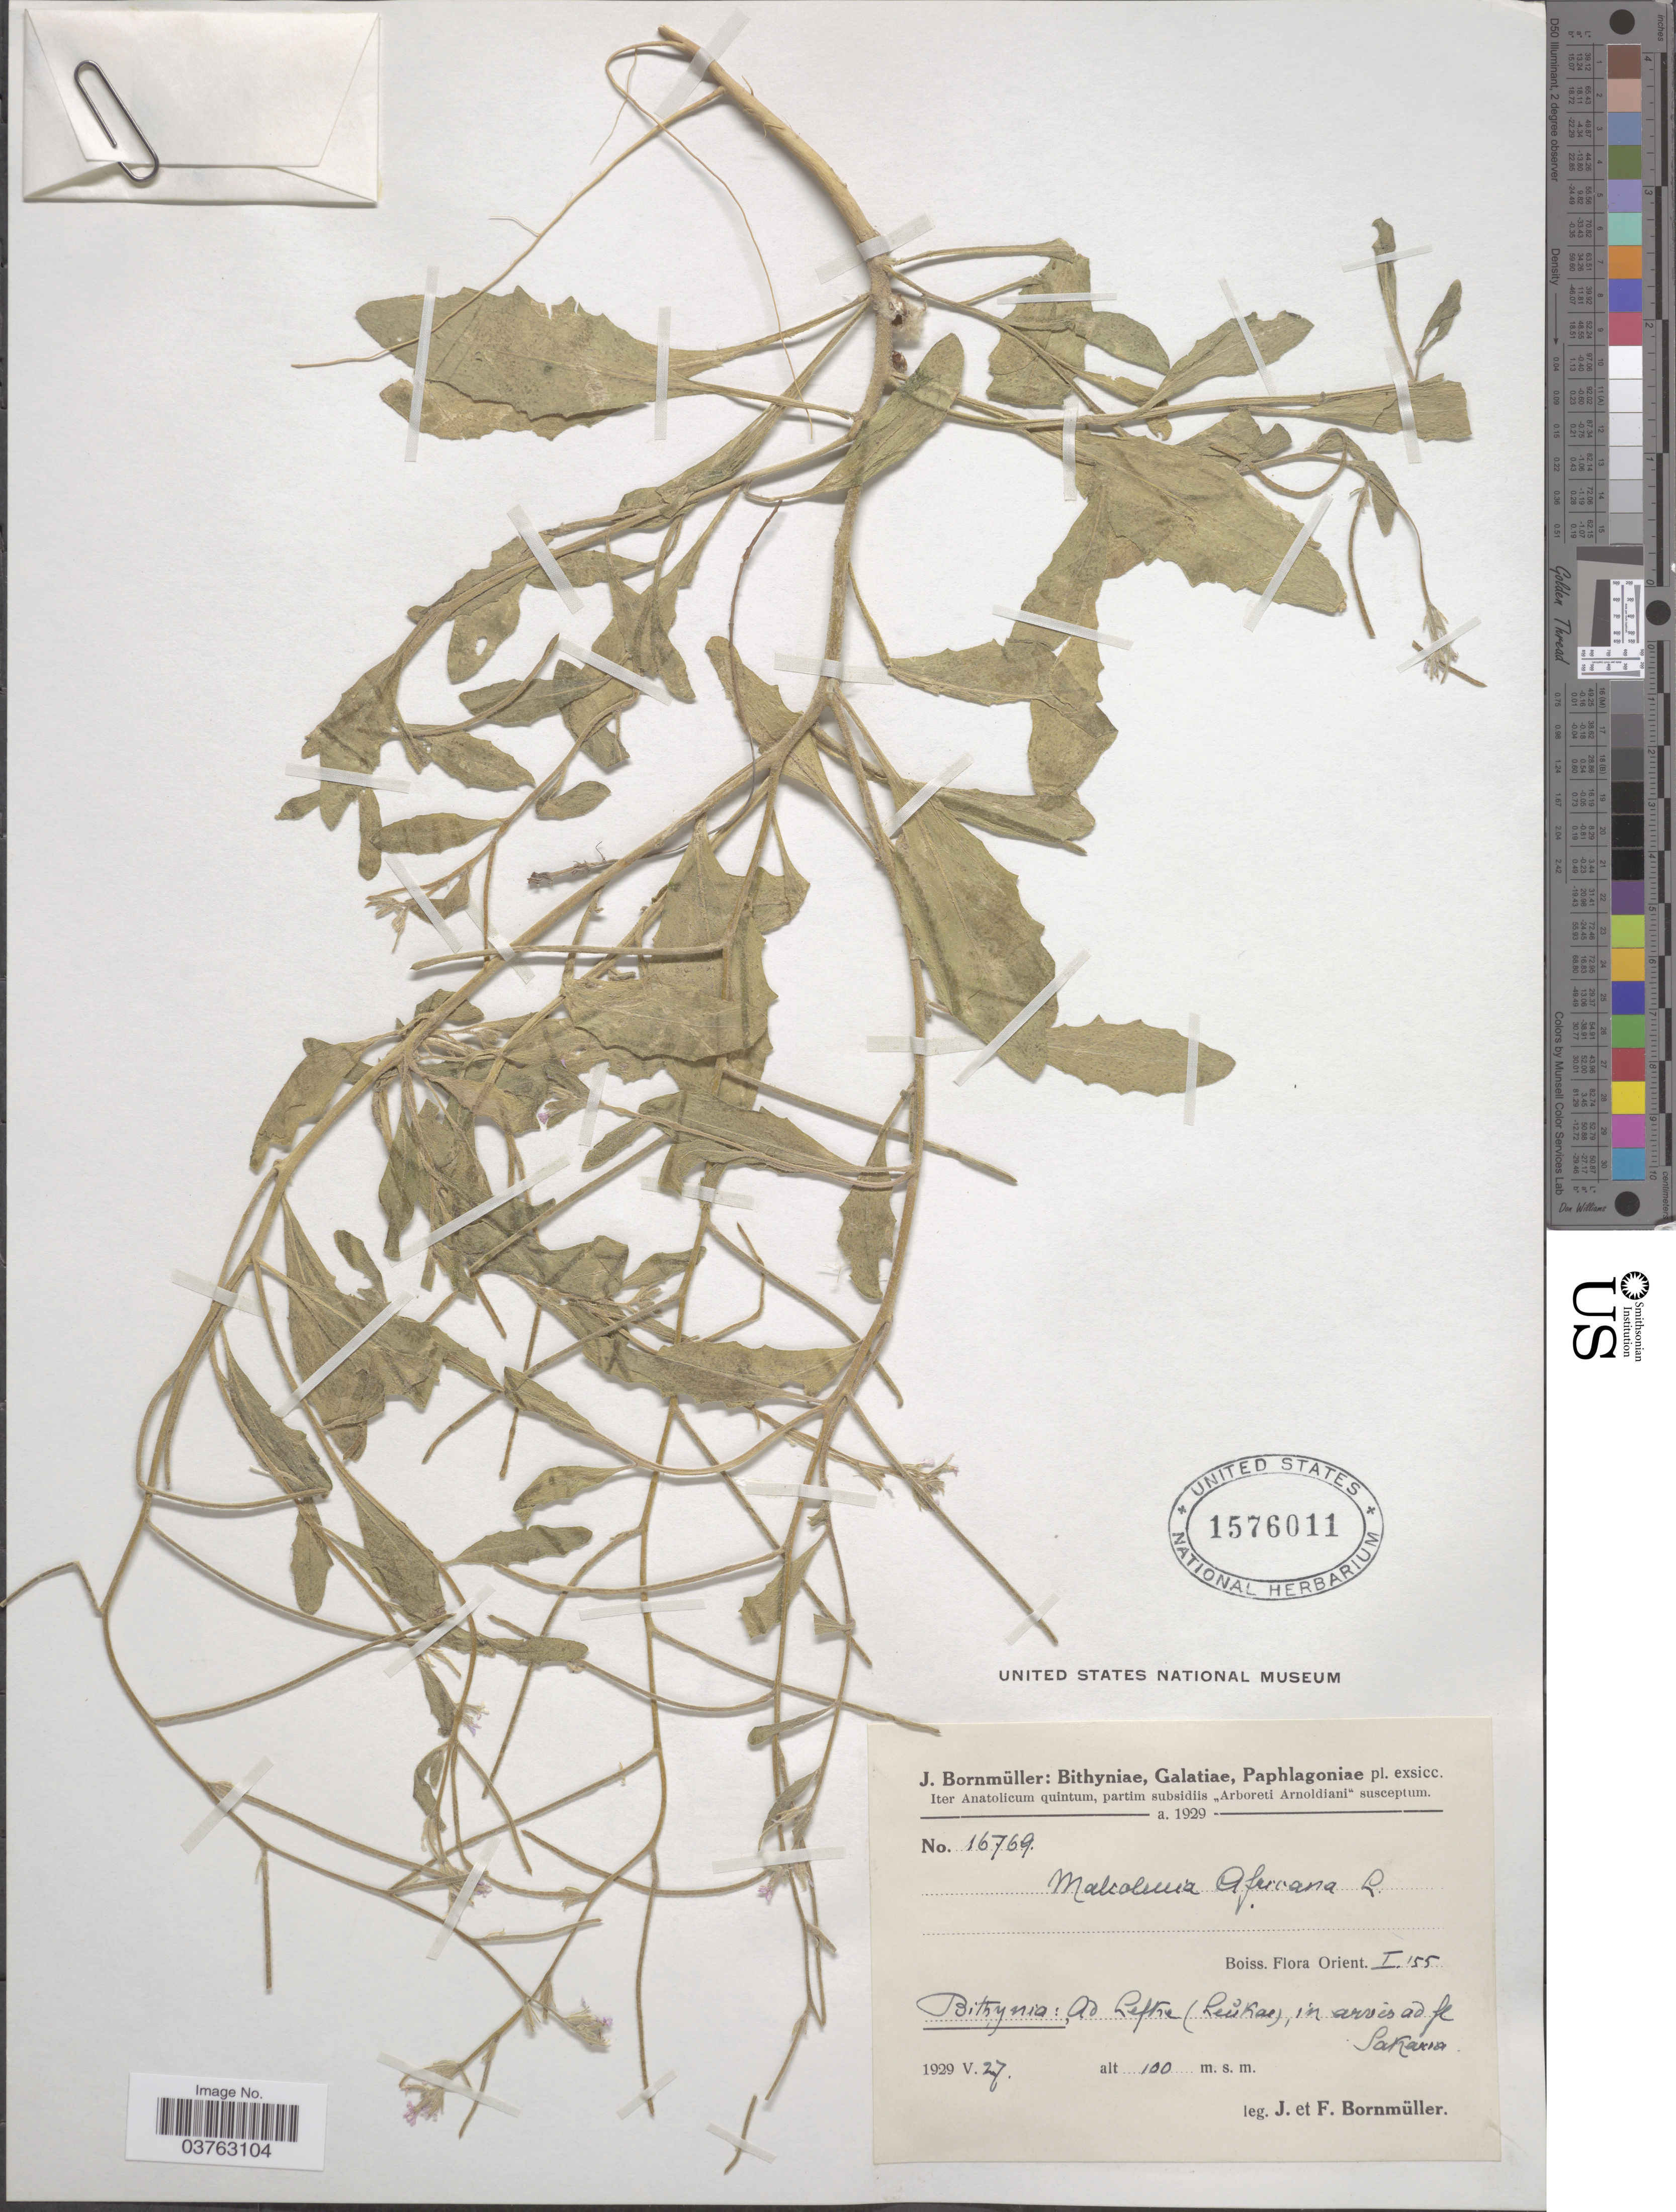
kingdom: Plantae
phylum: Tracheophyta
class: Magnoliopsida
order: Brassicales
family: Brassicaceae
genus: Malcolmia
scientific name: Malcolmia africana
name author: (L.) W.T. Aiton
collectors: J. Bornmüller & F. Bornmüller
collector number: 16769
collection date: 1929-05-27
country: Turkey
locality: Bithynia: Ad Lefke (Leukar [interpreted]), in arris ad fl Sakaria.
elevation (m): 100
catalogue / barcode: US 1576011